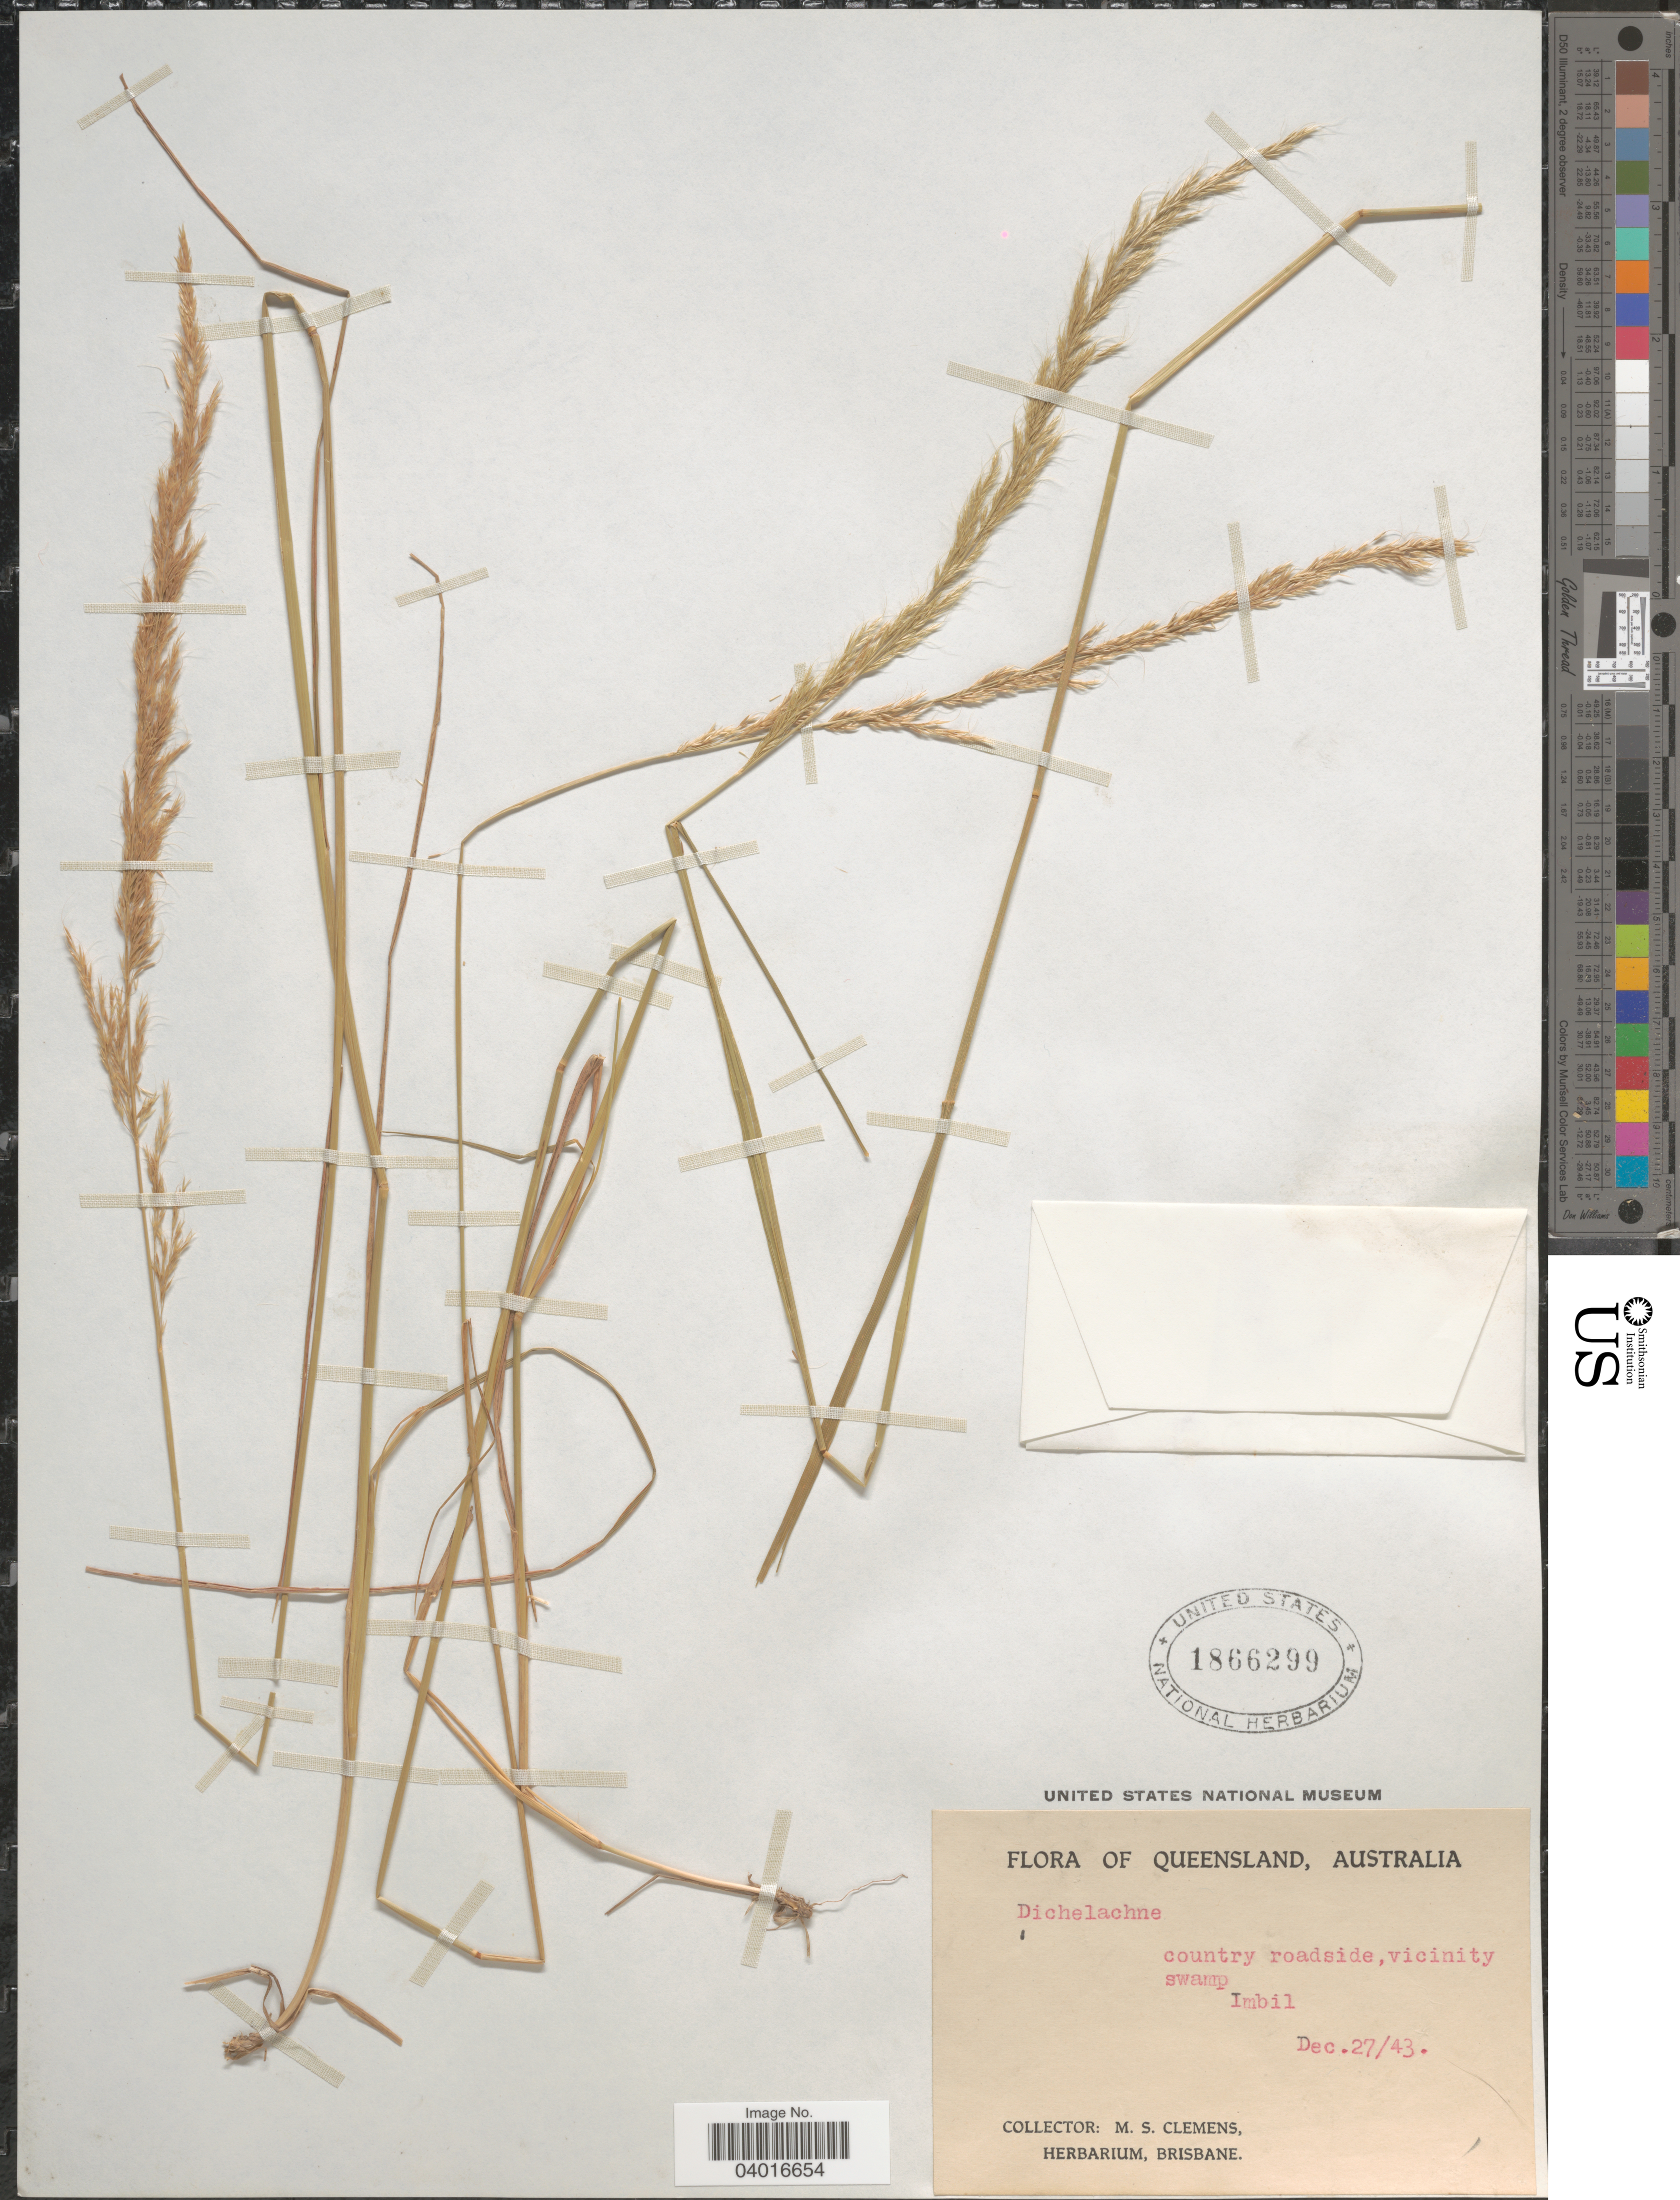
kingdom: Plantae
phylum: Tracheophyta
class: Liliopsida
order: Poales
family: Poaceae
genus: Dichelachne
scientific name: Dichelachne sp.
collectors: M. S. Clemens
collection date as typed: Transcribed d/m/y: 27/12/43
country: Australia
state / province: Queensland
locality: Country roadside, vicinity swamp. Imbil.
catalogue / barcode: US 1866299